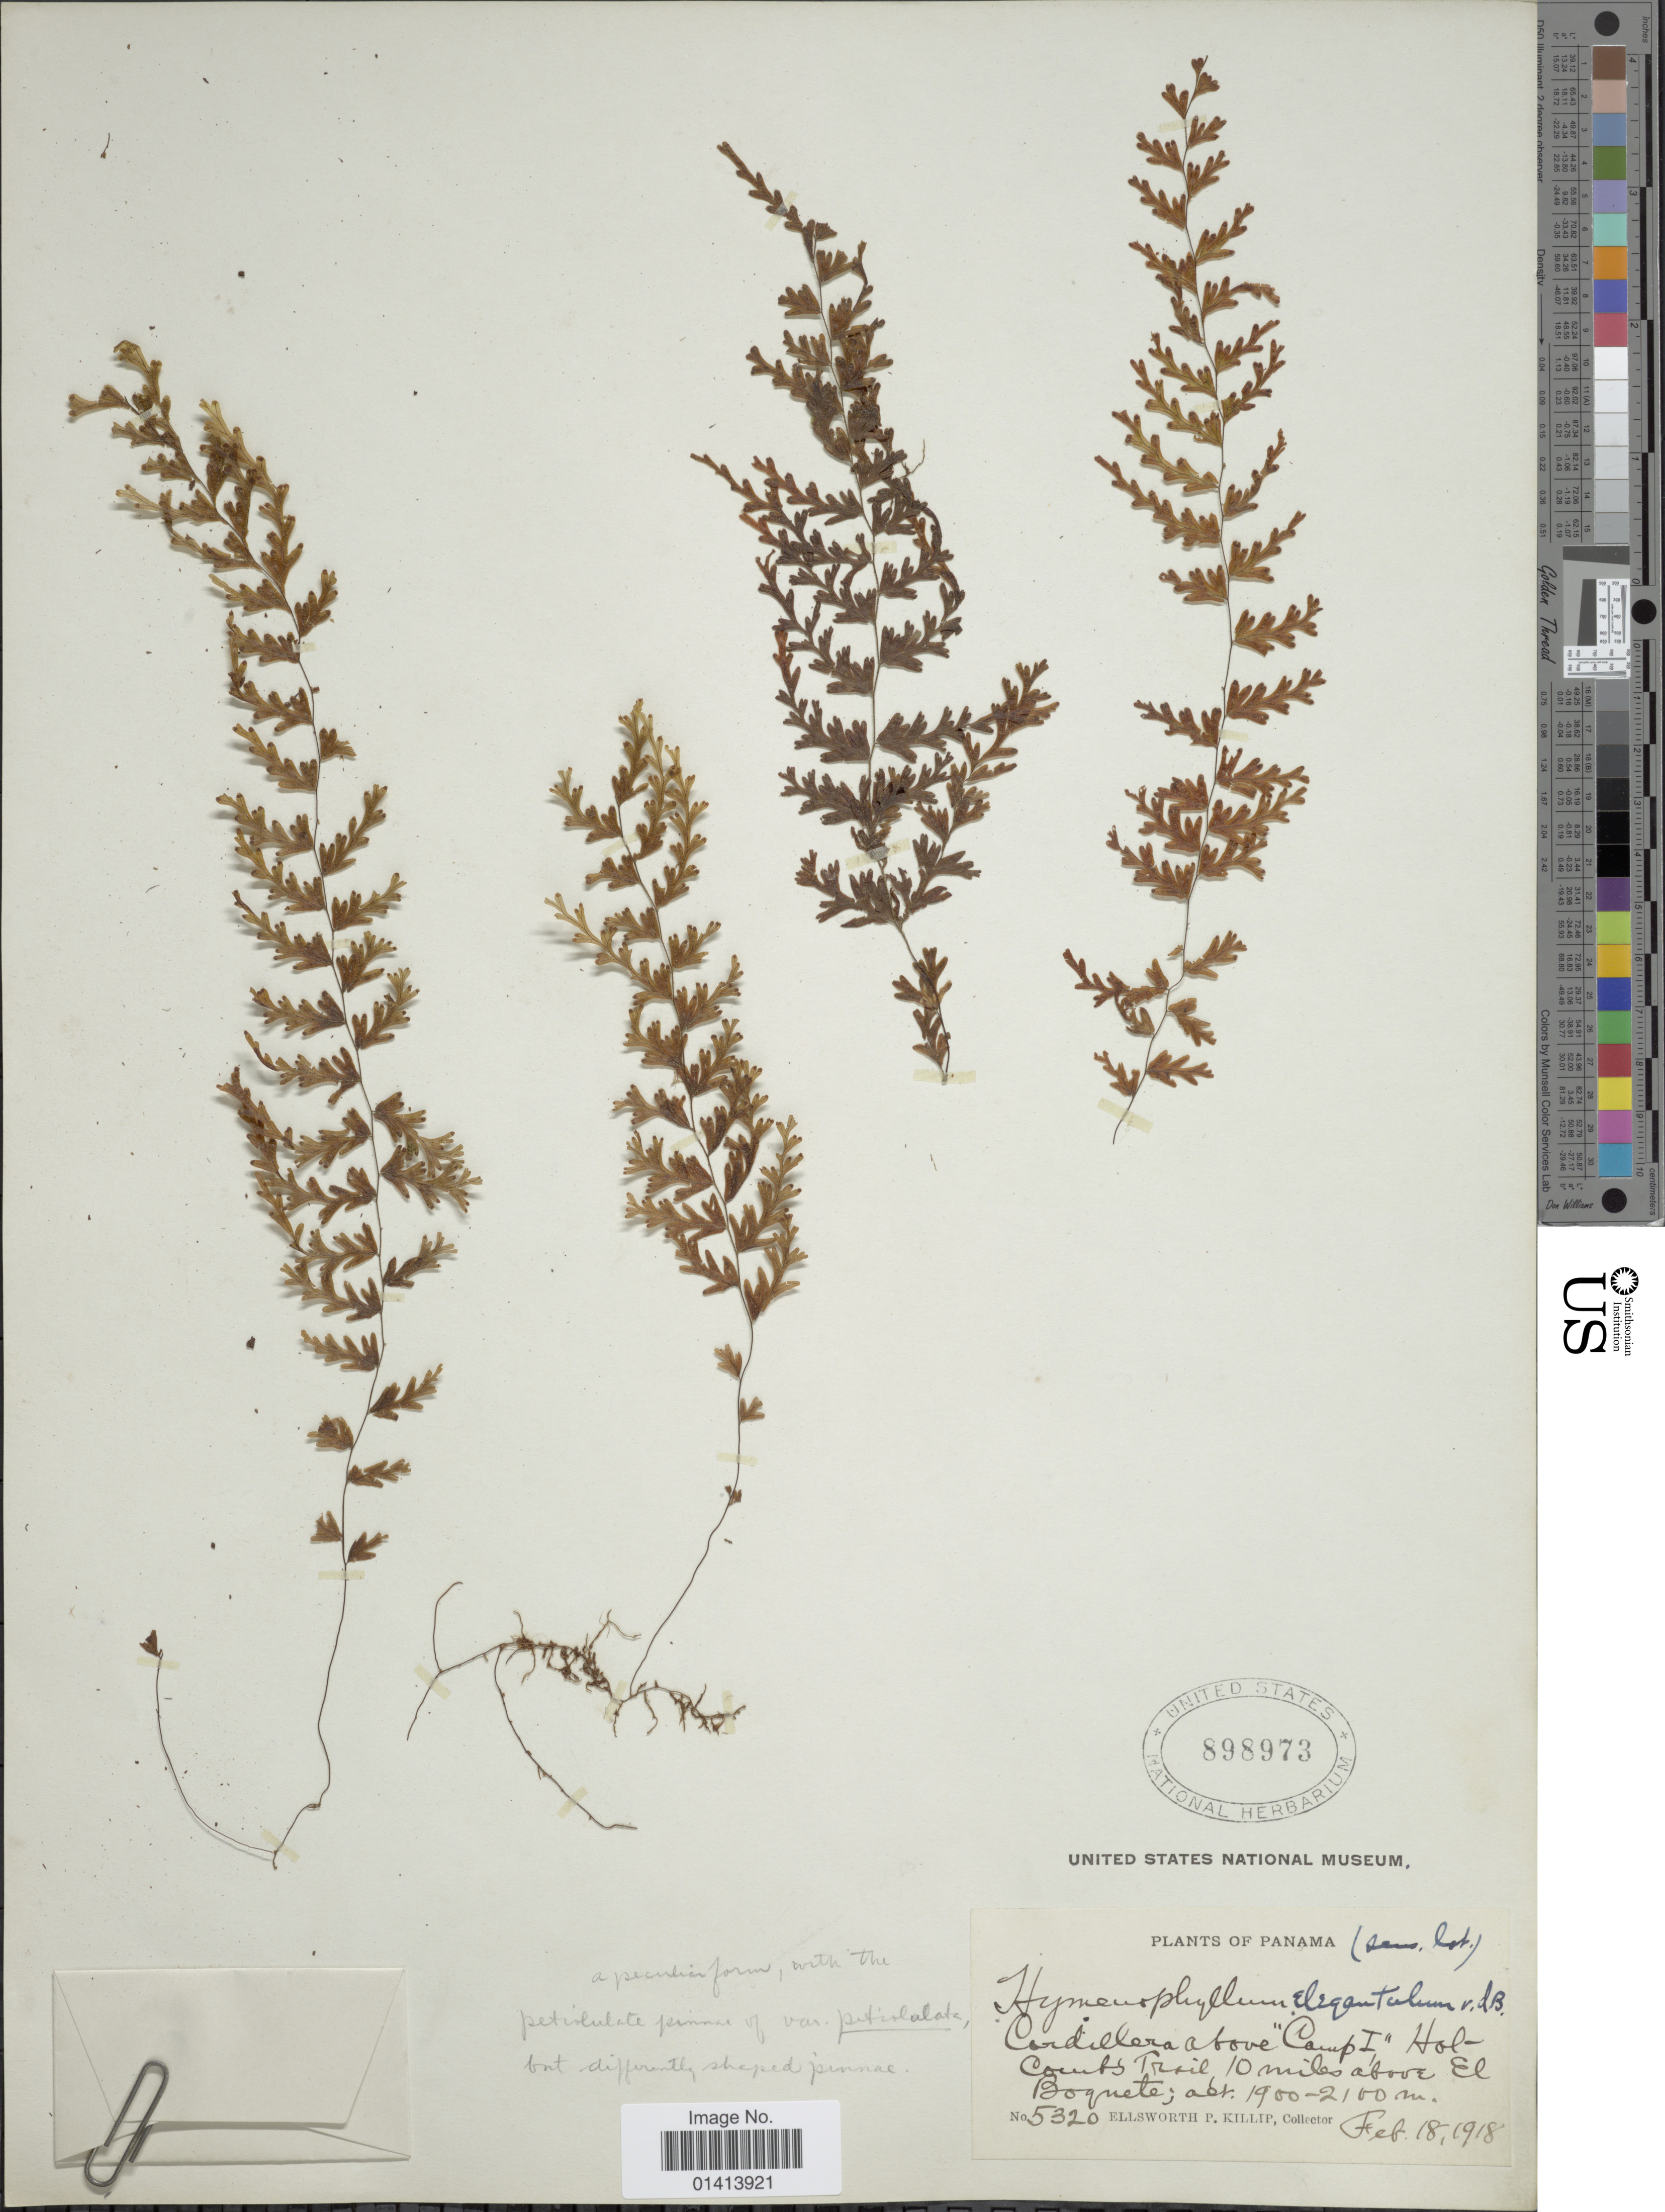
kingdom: Plantae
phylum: Tracheophyta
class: Polypodiopsida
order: Hymenophyllales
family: Hymenophyllaceae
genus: Hymenophyllum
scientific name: Hymenophyllum elegantulum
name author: Bosch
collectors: E. P. Killip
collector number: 5320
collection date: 1910-02-18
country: Panama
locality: Cordillera above 'Camp I', Holcomb's Trail 10 miles above El Boquete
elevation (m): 1900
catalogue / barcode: US 898973